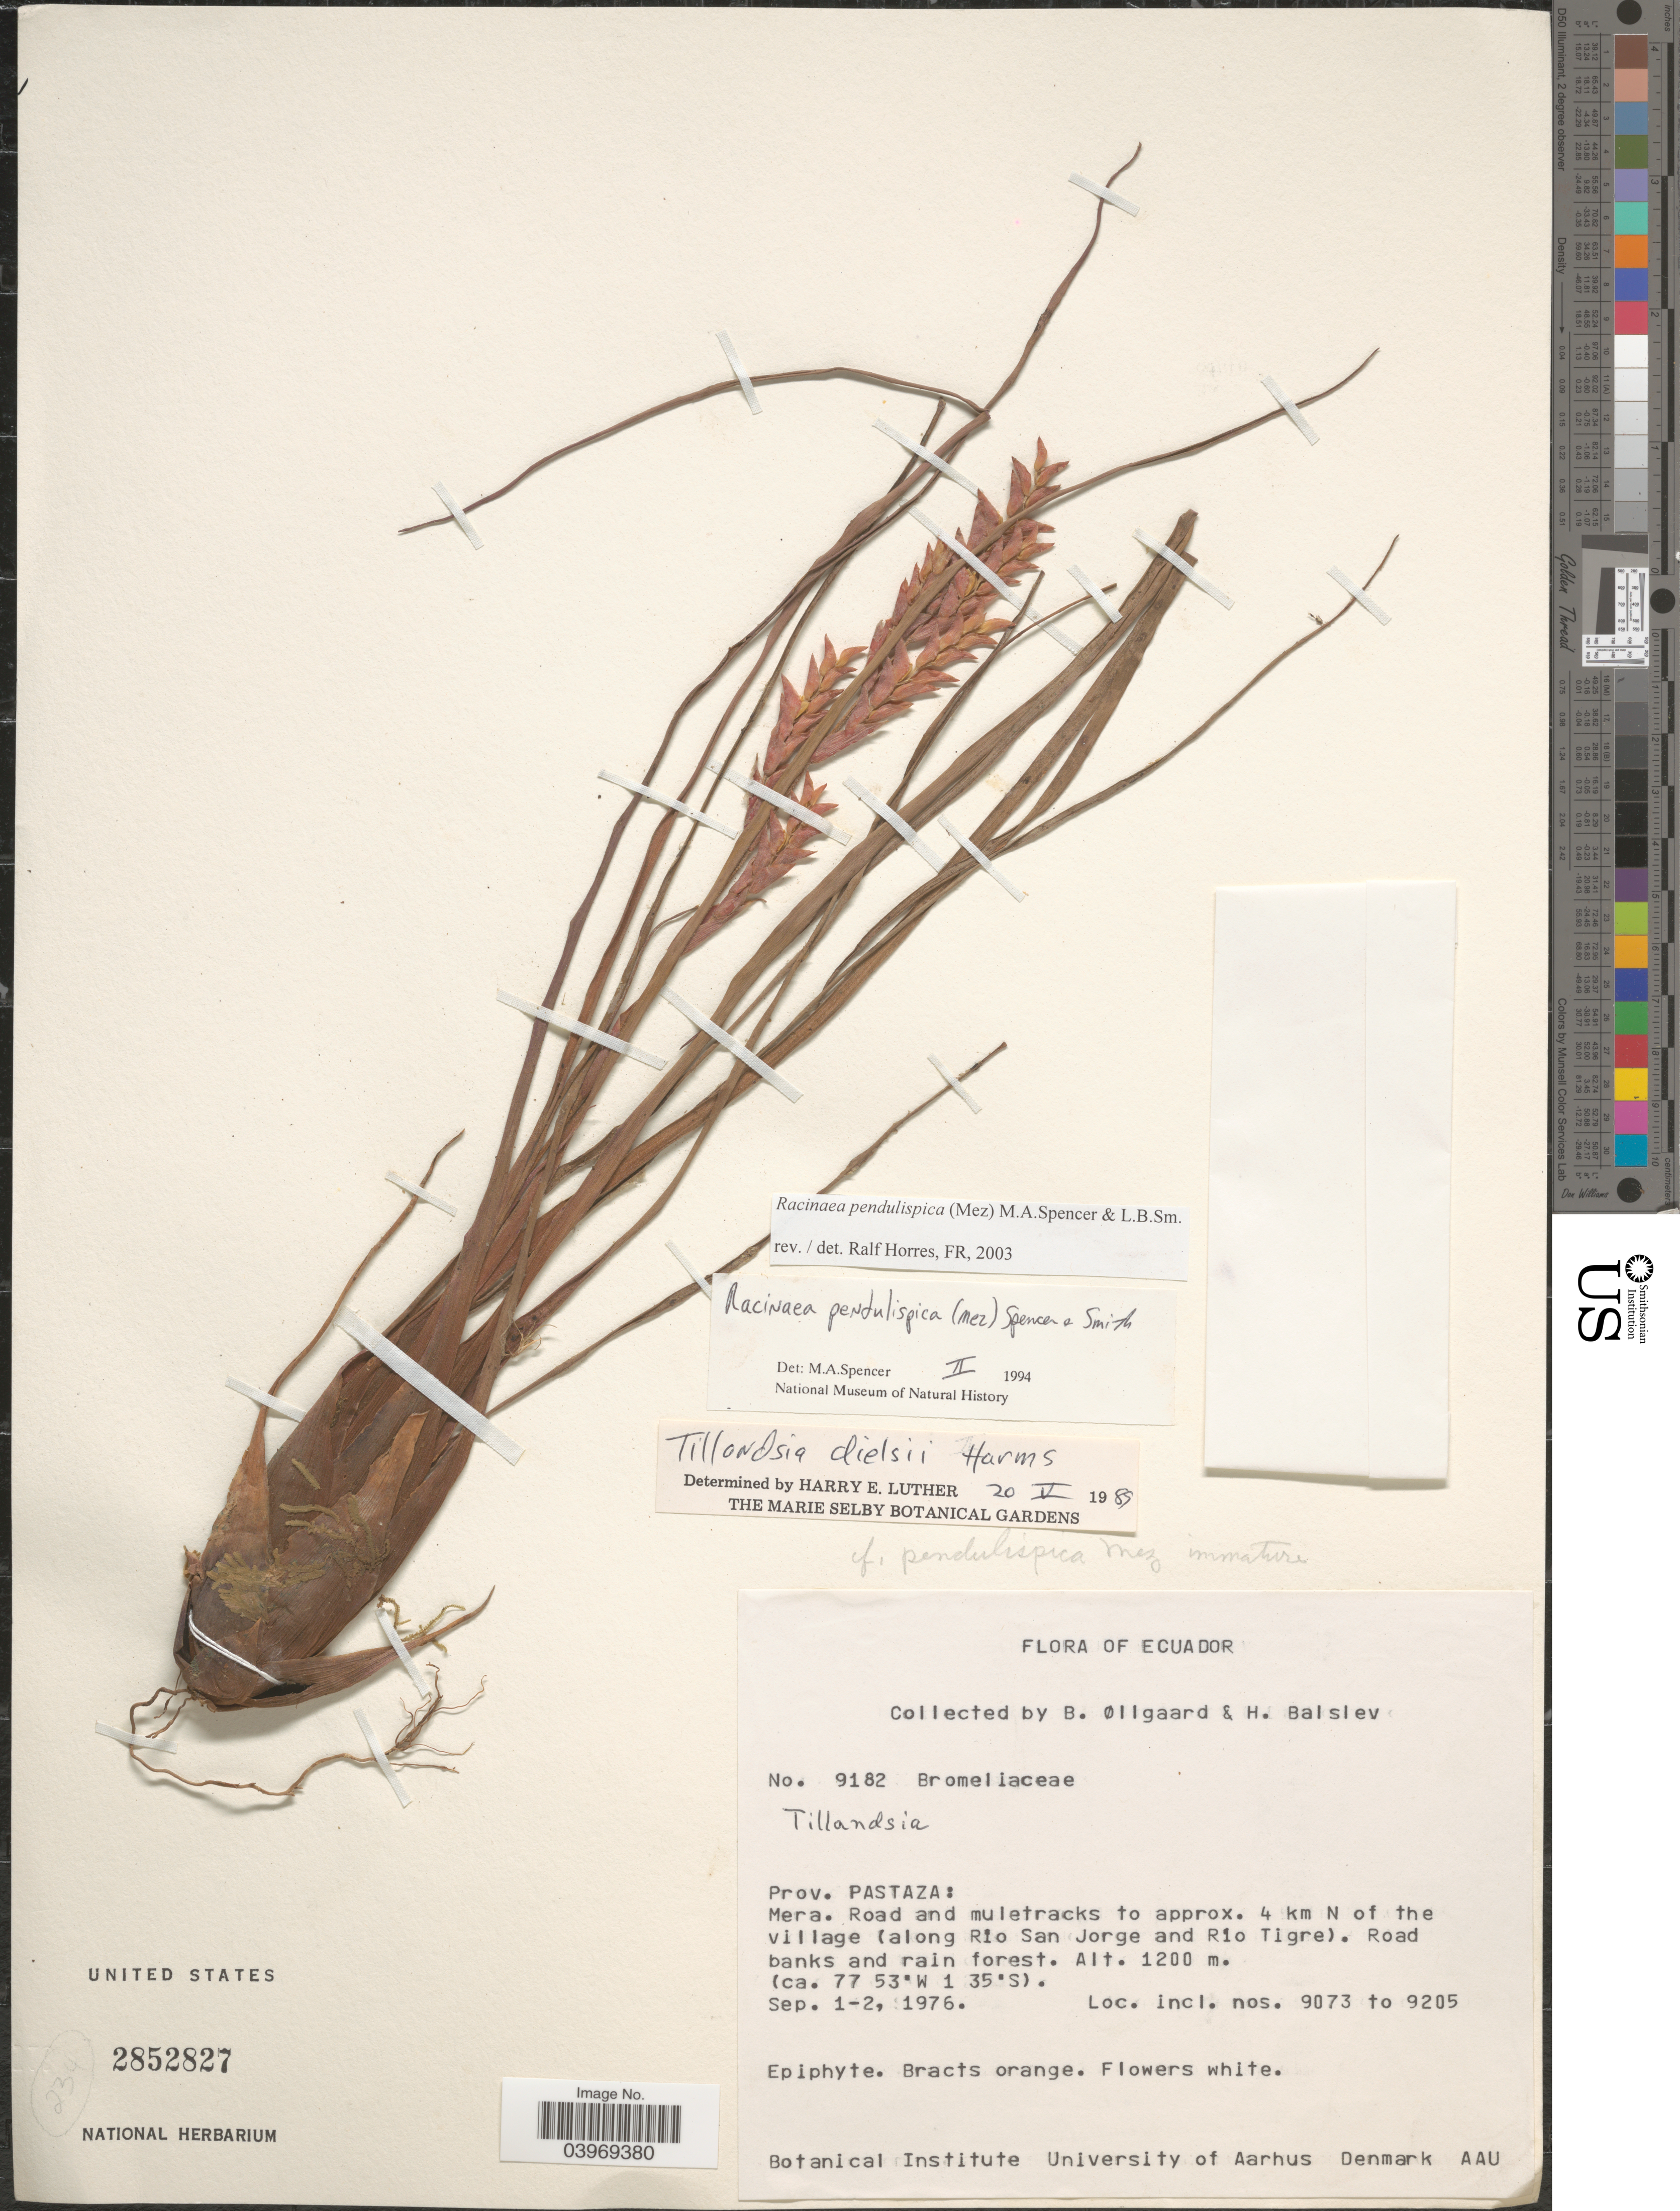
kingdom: Plantae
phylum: Tracheophyta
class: Liliopsida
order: Poales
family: Bromeliaceae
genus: Racinaea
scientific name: Racinaea pendulispica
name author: (Mez) M.A. Spencer & L.B. Sm.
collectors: B. Øllgaard & H. Balslev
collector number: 9182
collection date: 1976-09-01/1976-09-02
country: Ecuador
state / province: Pastaza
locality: Mera. Road and muletracks to approx. 4 km N of the village (along Rio San Jorge and Rio Tigre).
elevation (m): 1200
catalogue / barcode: US 2852827